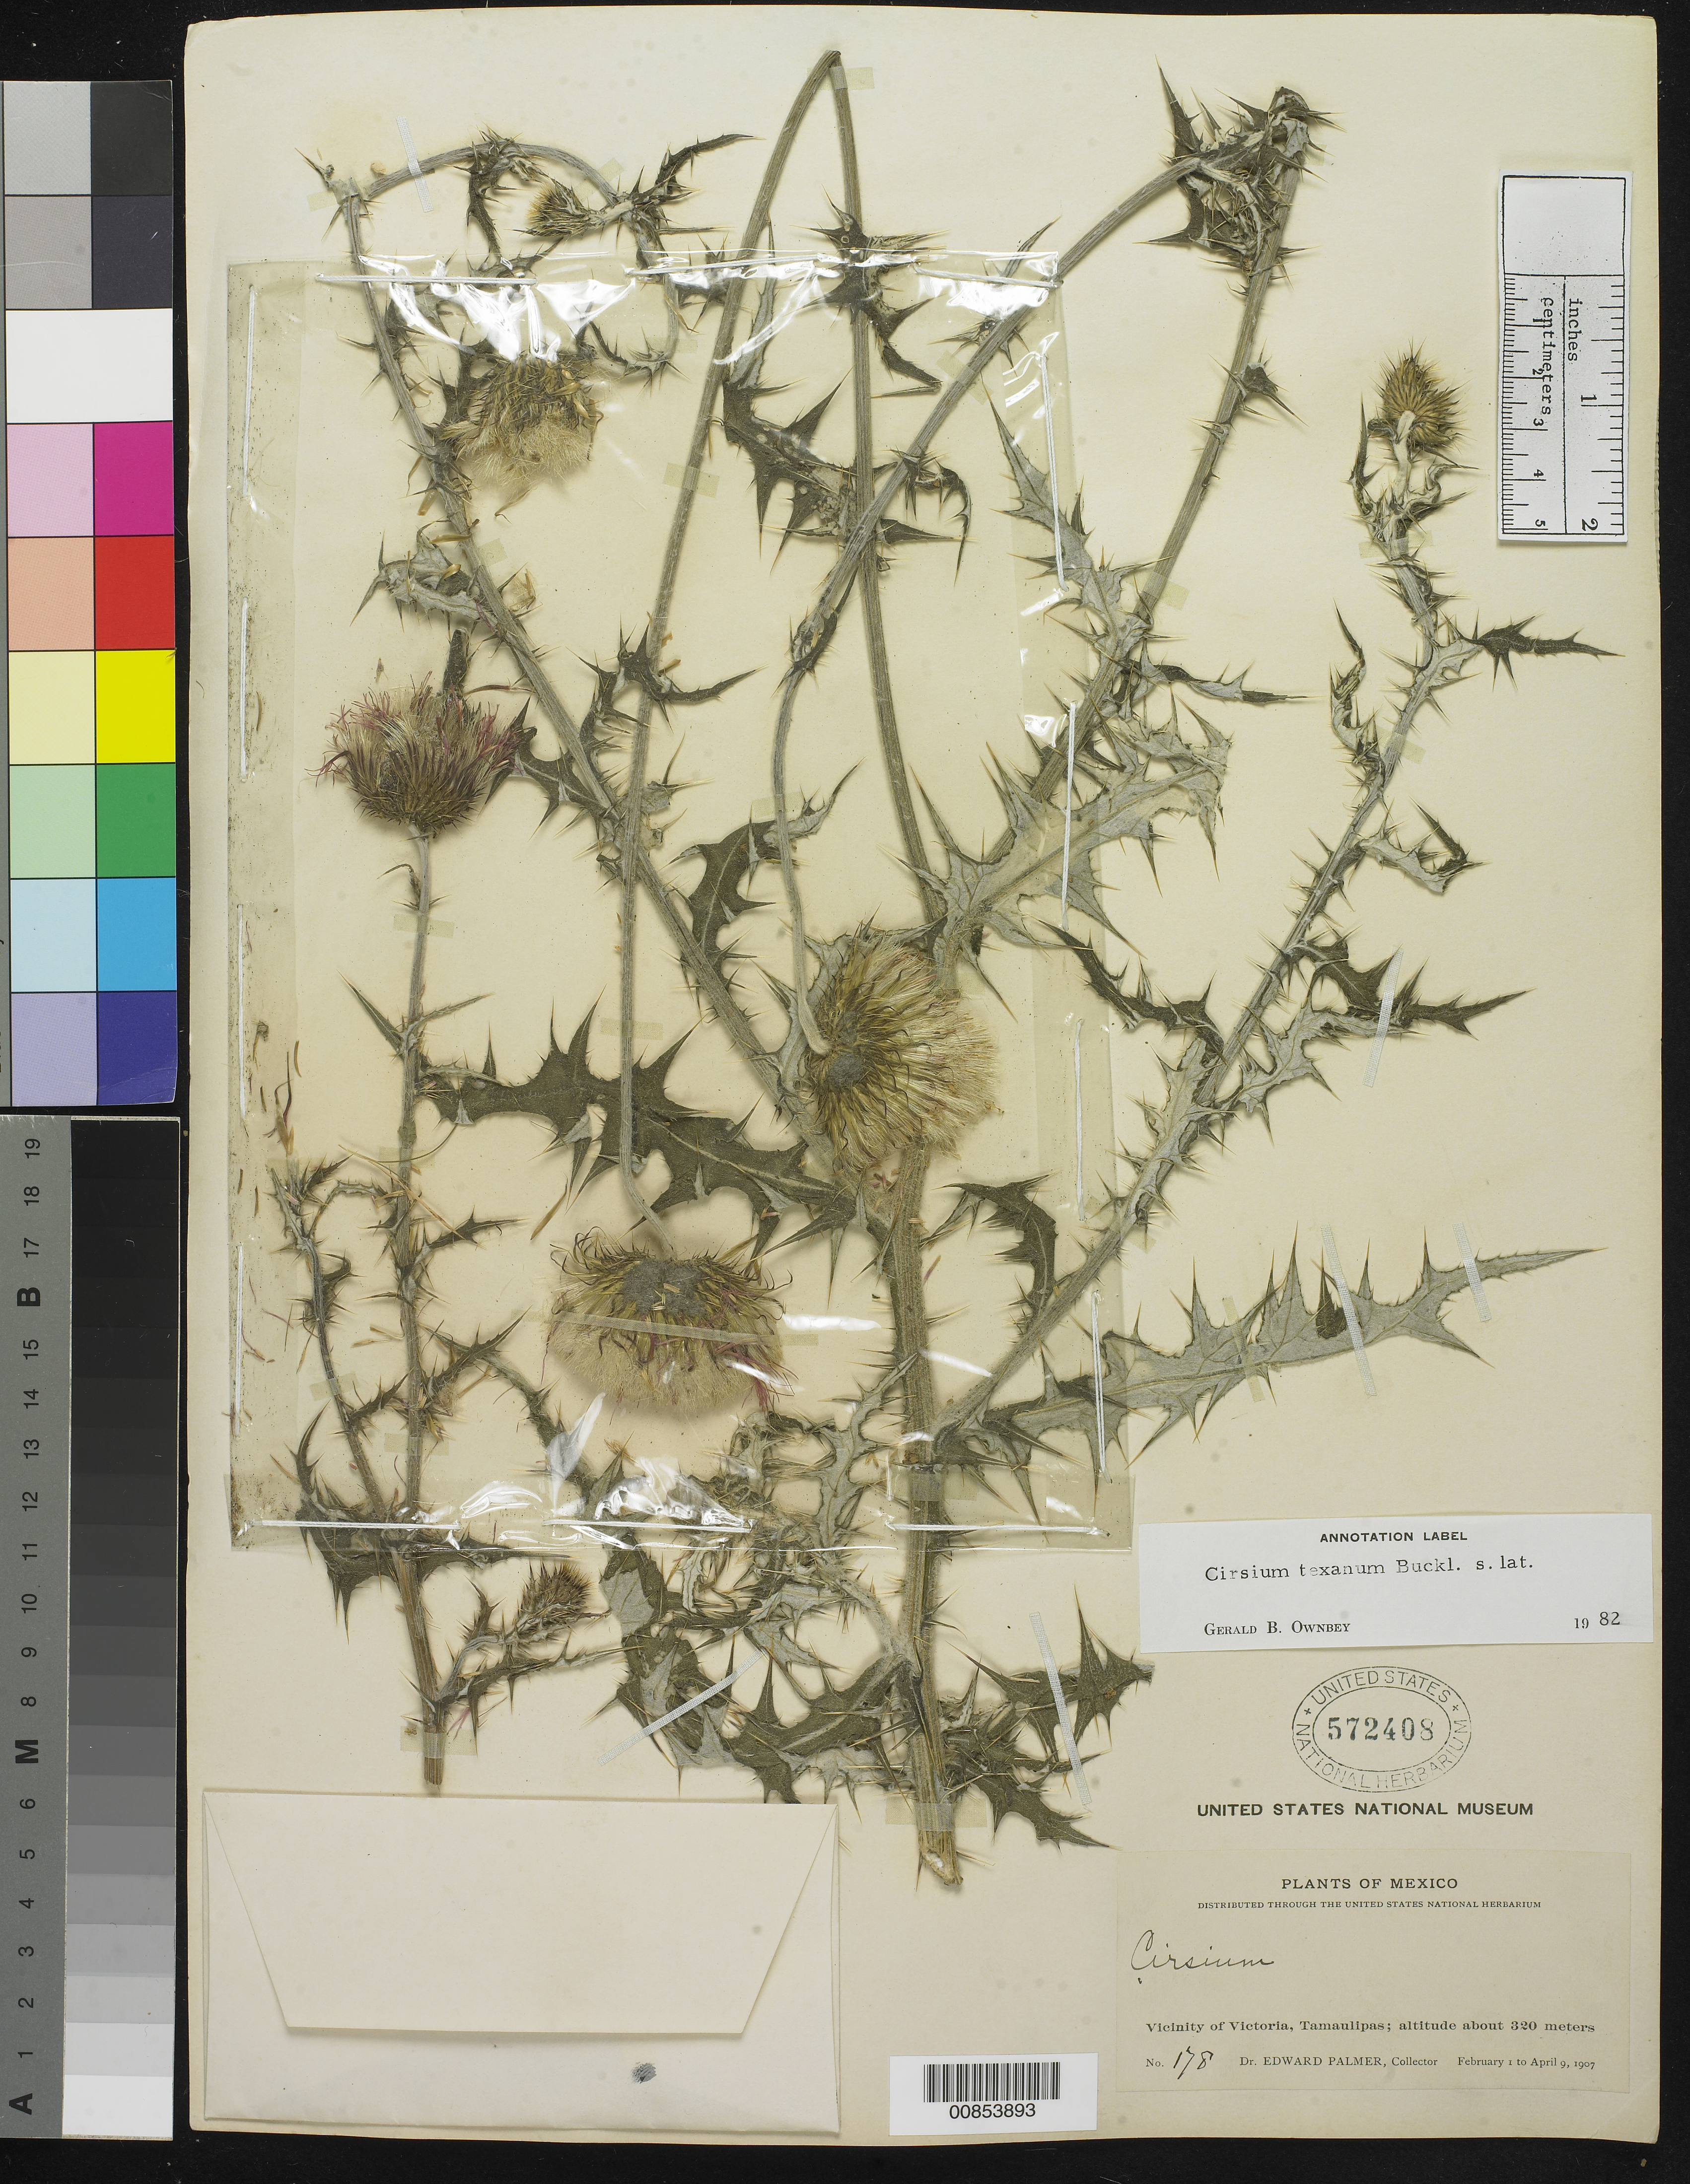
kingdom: Plantae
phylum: Tracheophyta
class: Magnoliopsida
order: Asterales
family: Asteraceae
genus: Cirsium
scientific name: Cirsium texanum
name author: Buckley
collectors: E. Palmer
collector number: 178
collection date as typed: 01 Feb 1907 to 09 Apr 1907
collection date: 1907-02-01/1907-04-09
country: Mexico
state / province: Tamaulipas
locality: Vicinity of Victoria.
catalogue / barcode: US 572408